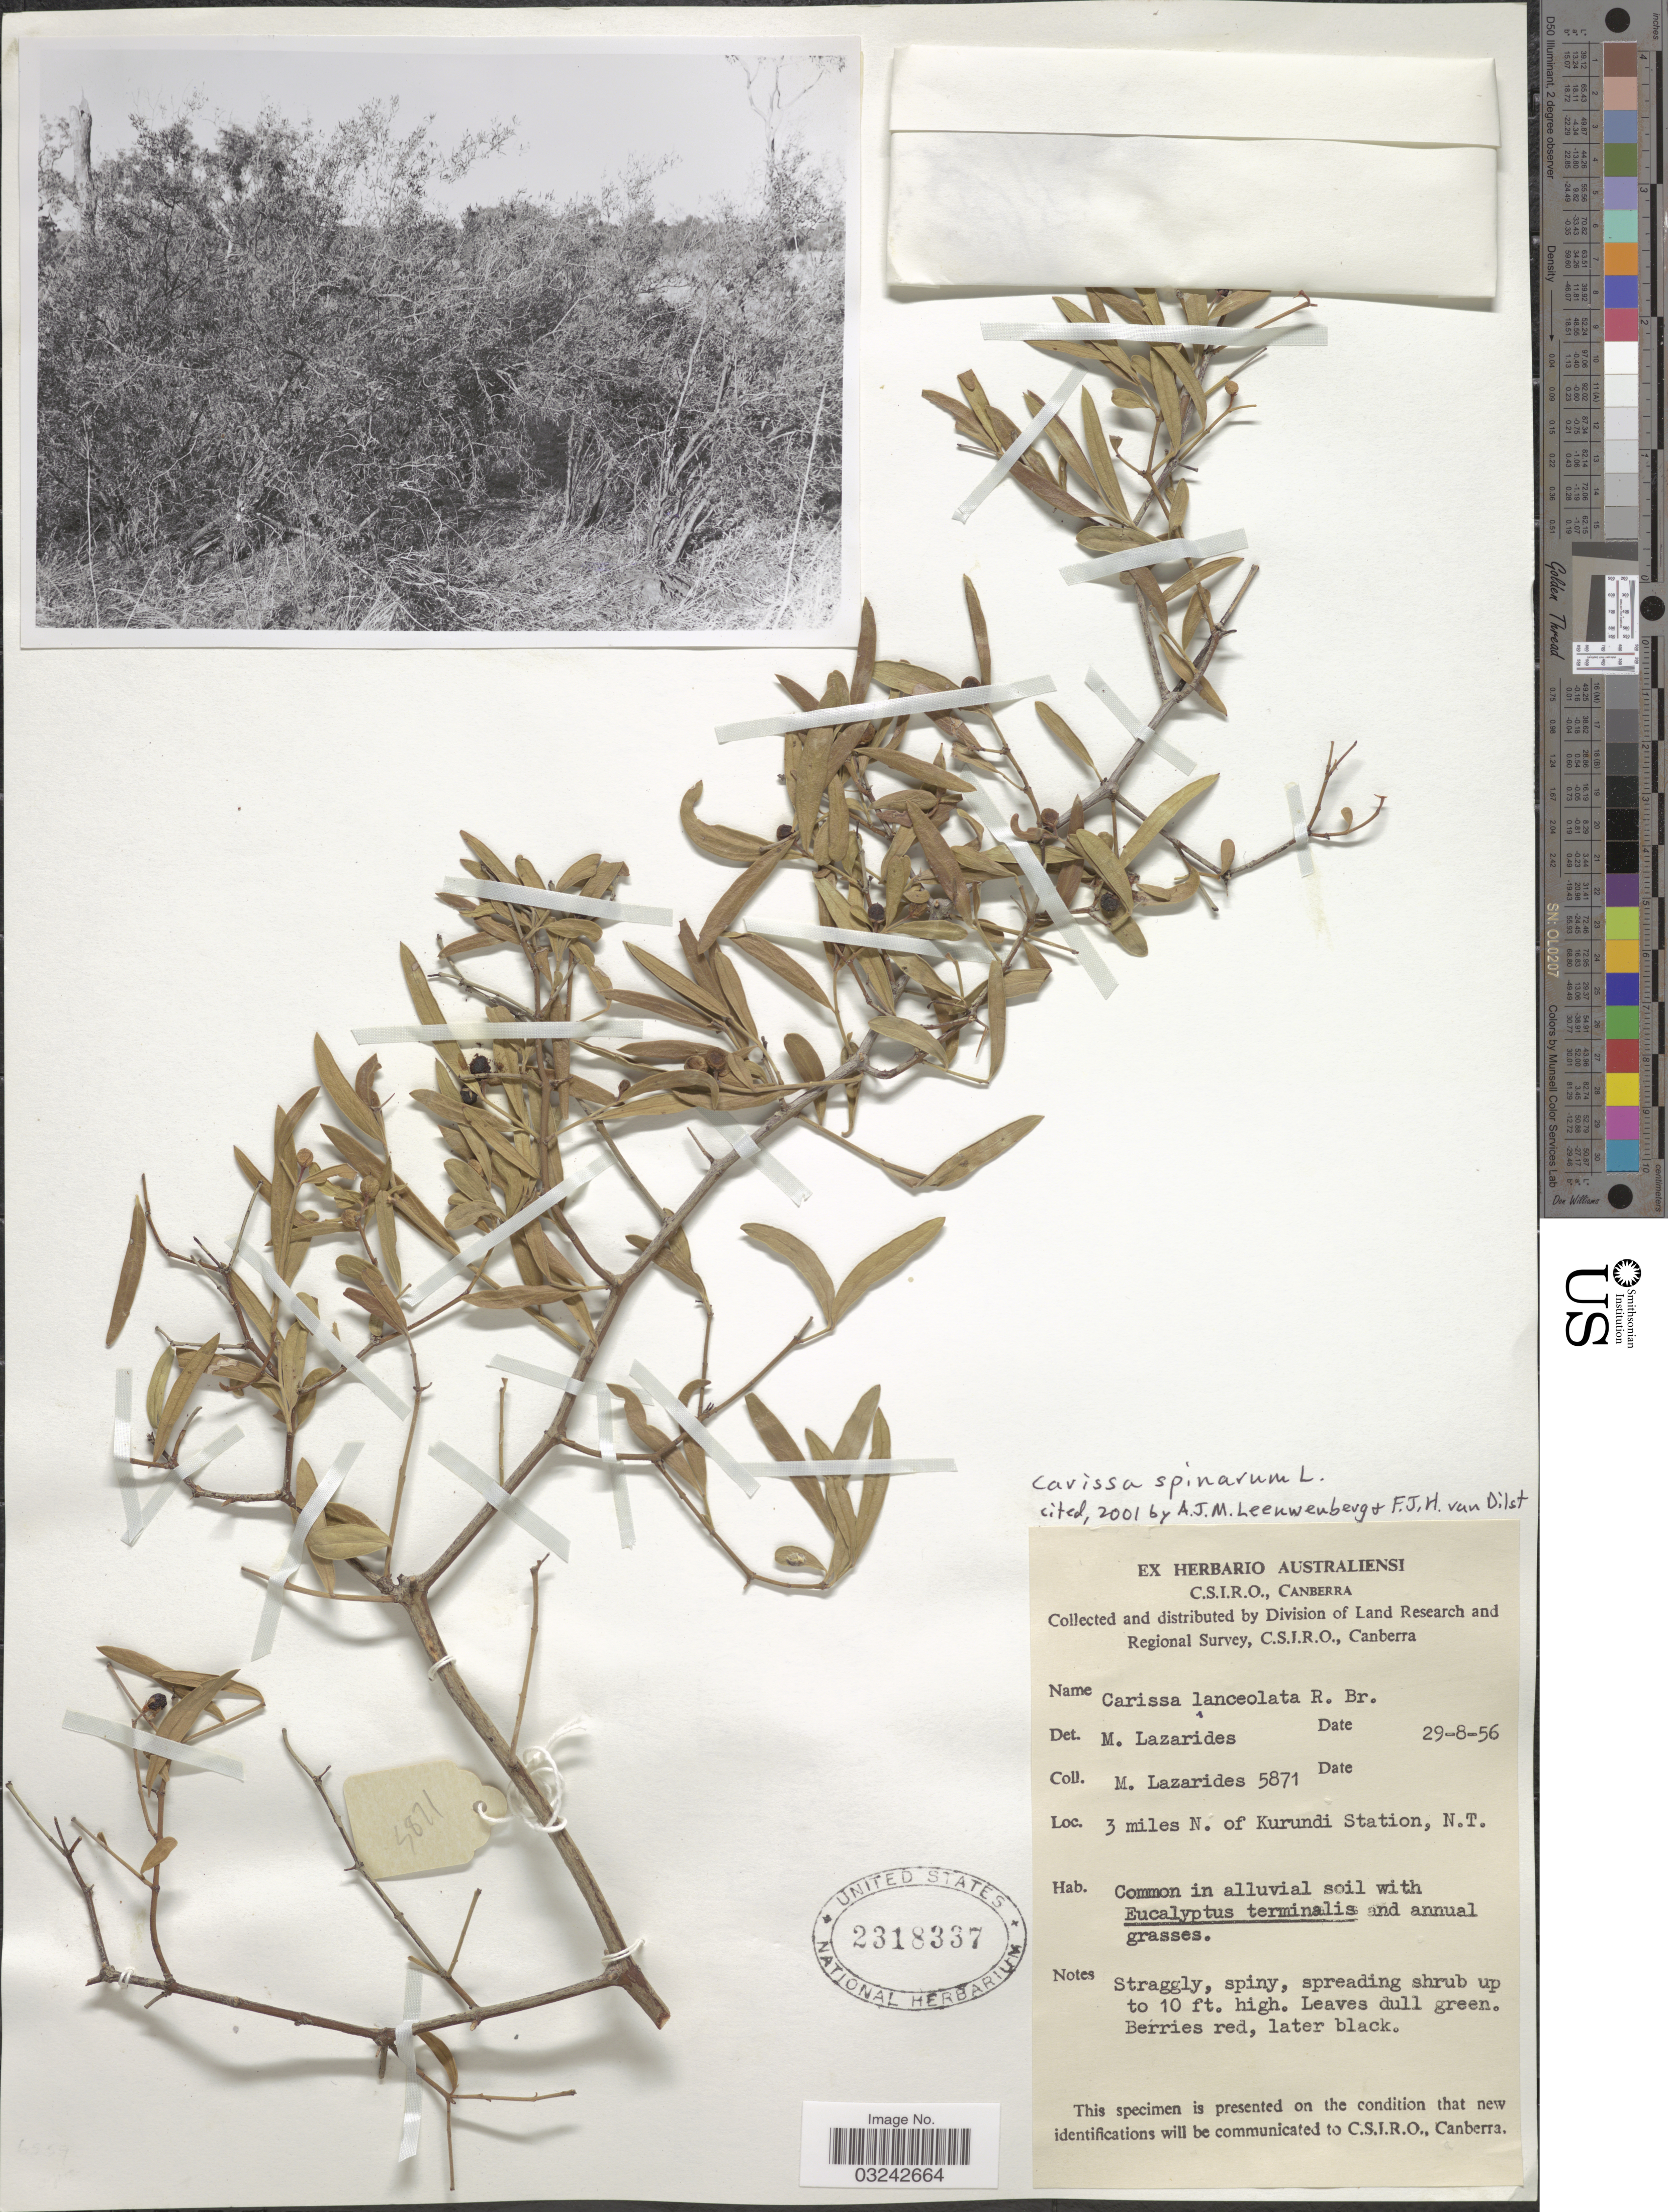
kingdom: Plantae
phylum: Tracheophyta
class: Magnoliopsida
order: Gentianales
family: Apocynaceae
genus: Carissa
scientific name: Carissa spinarum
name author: L.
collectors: M. Lazarides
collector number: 5871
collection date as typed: Transcribed d/m/y: 29/8/56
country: Australia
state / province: Northern Territory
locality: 3 miles N. of Kurundi Station, N. T.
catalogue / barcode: US 2318337